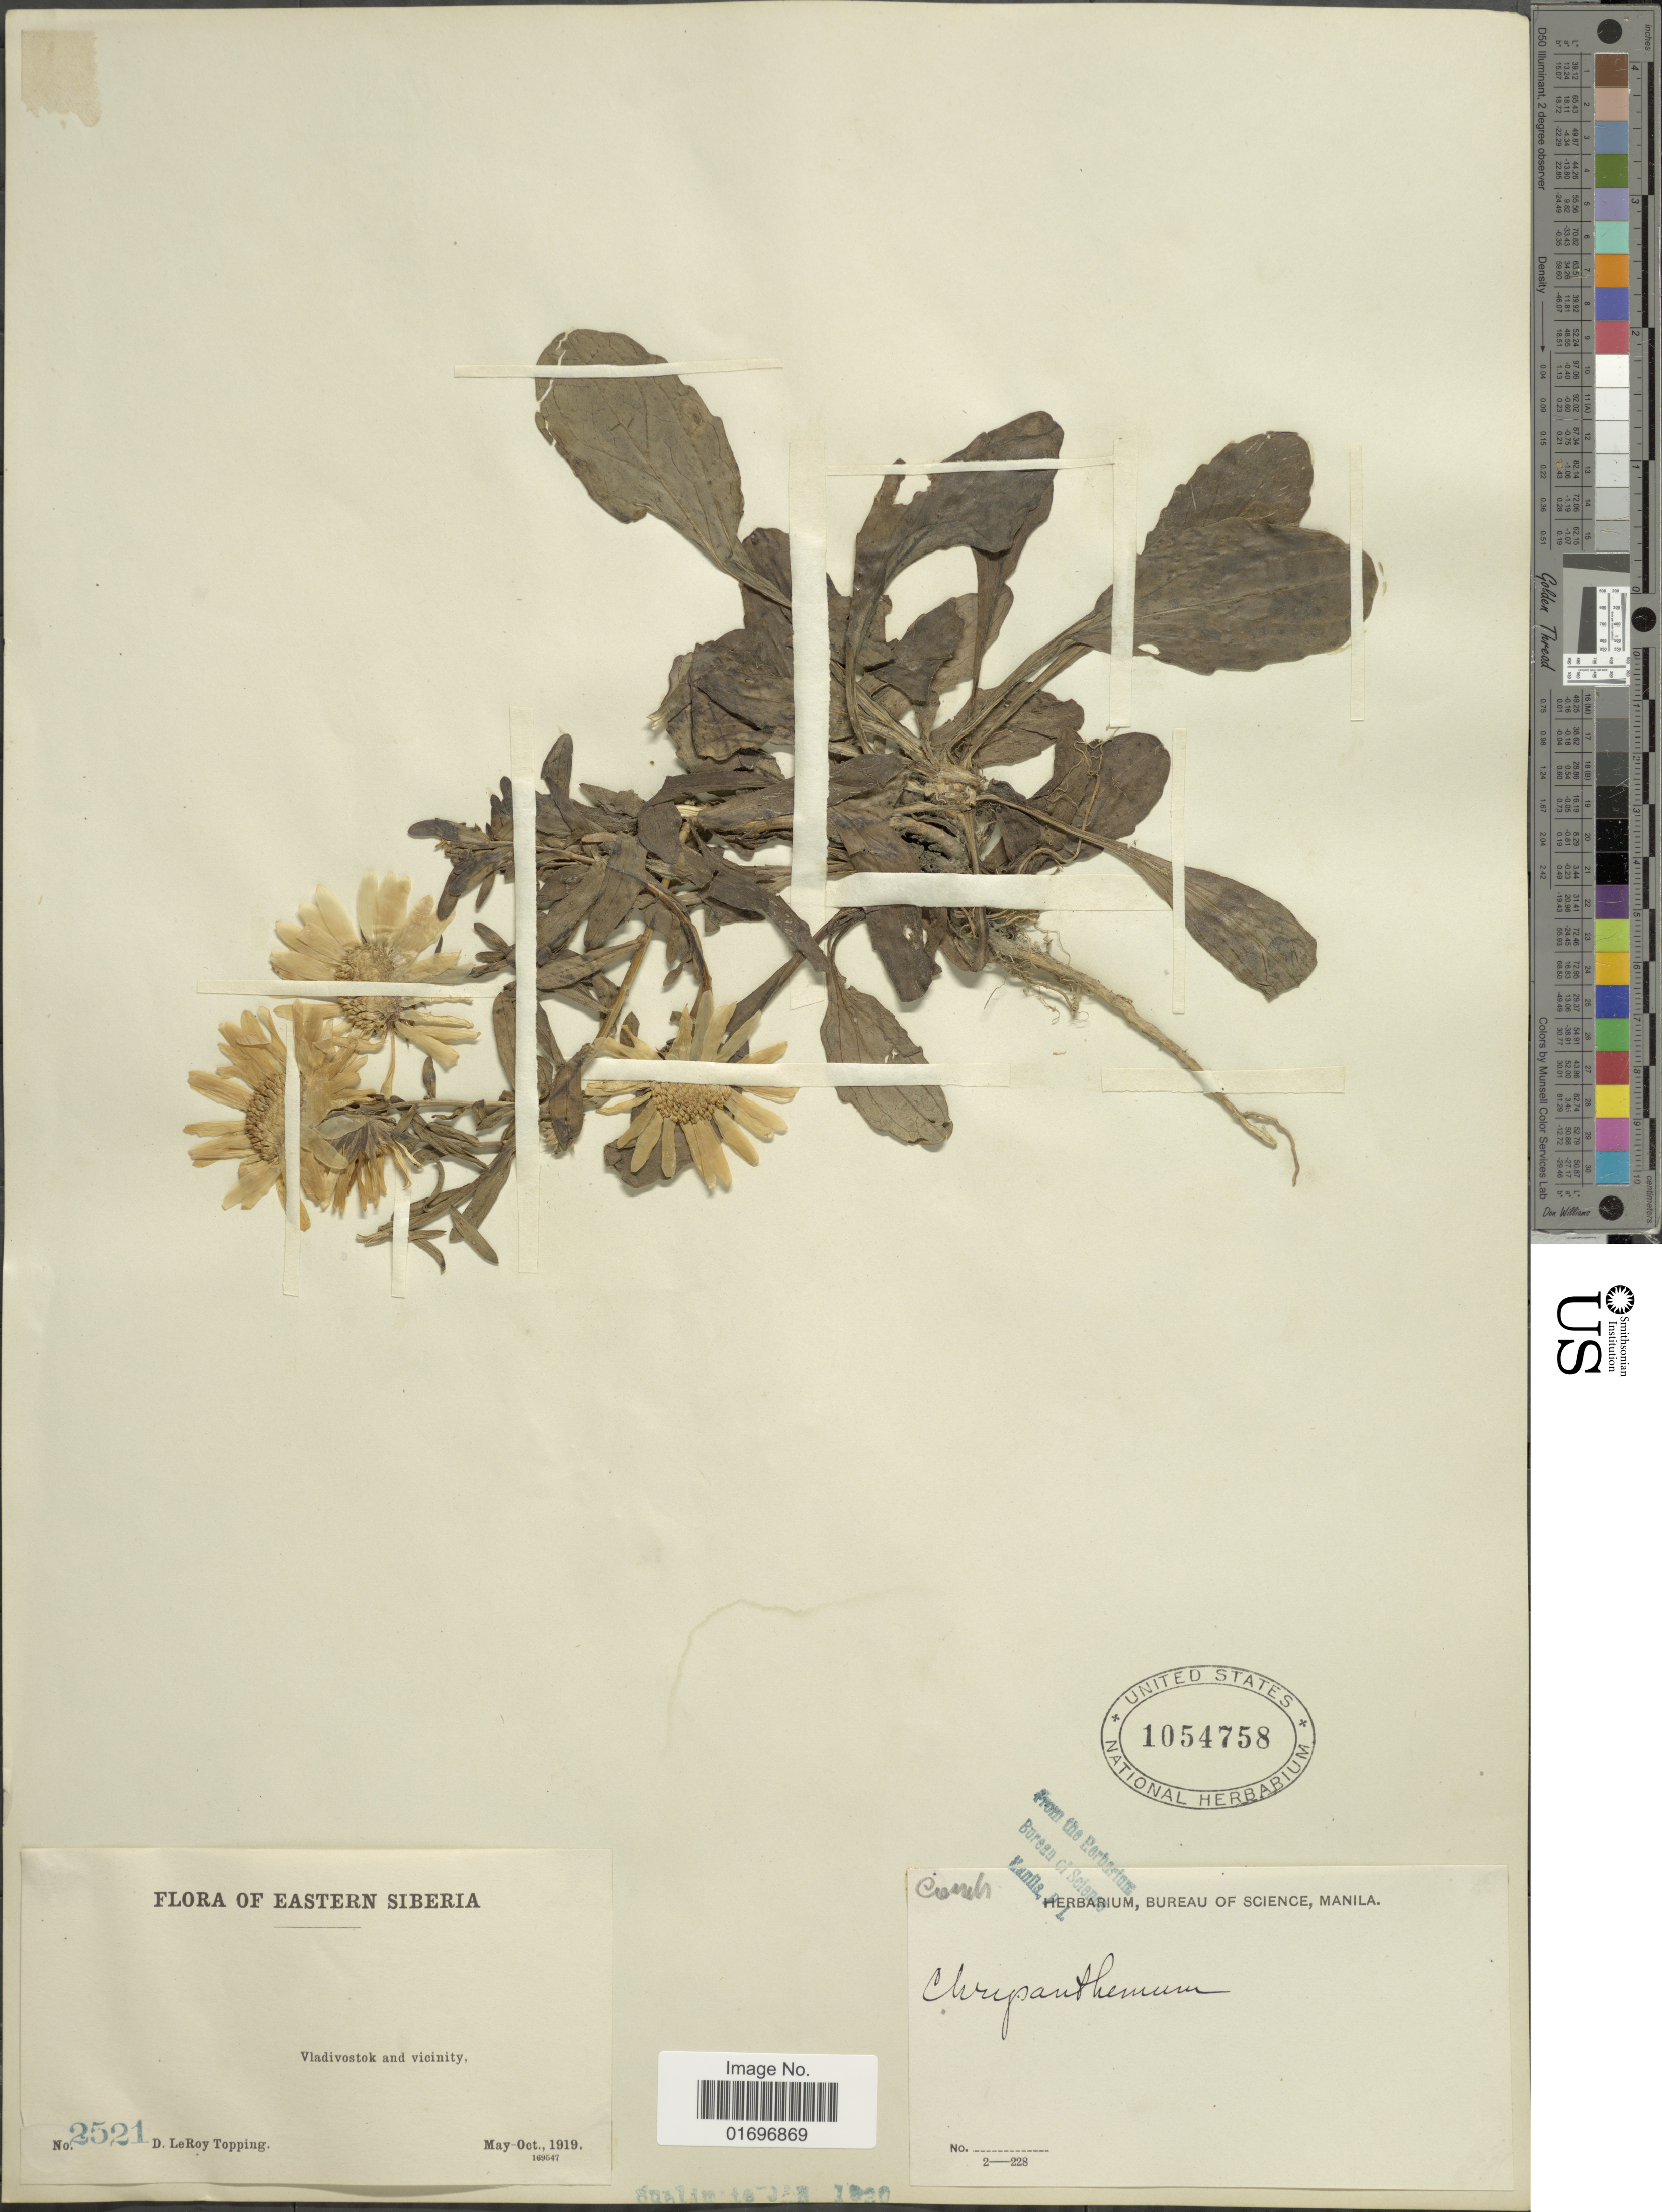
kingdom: Plantae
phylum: Tracheophyta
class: Magnoliopsida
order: Asterales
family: Asteraceae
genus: Aster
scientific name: Aster sp.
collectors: D. L. Topping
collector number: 2521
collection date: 1919-05/1919-10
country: Russian Federation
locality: Eastern Siberia. Vladivostok and vicinity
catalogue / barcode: US 1054758